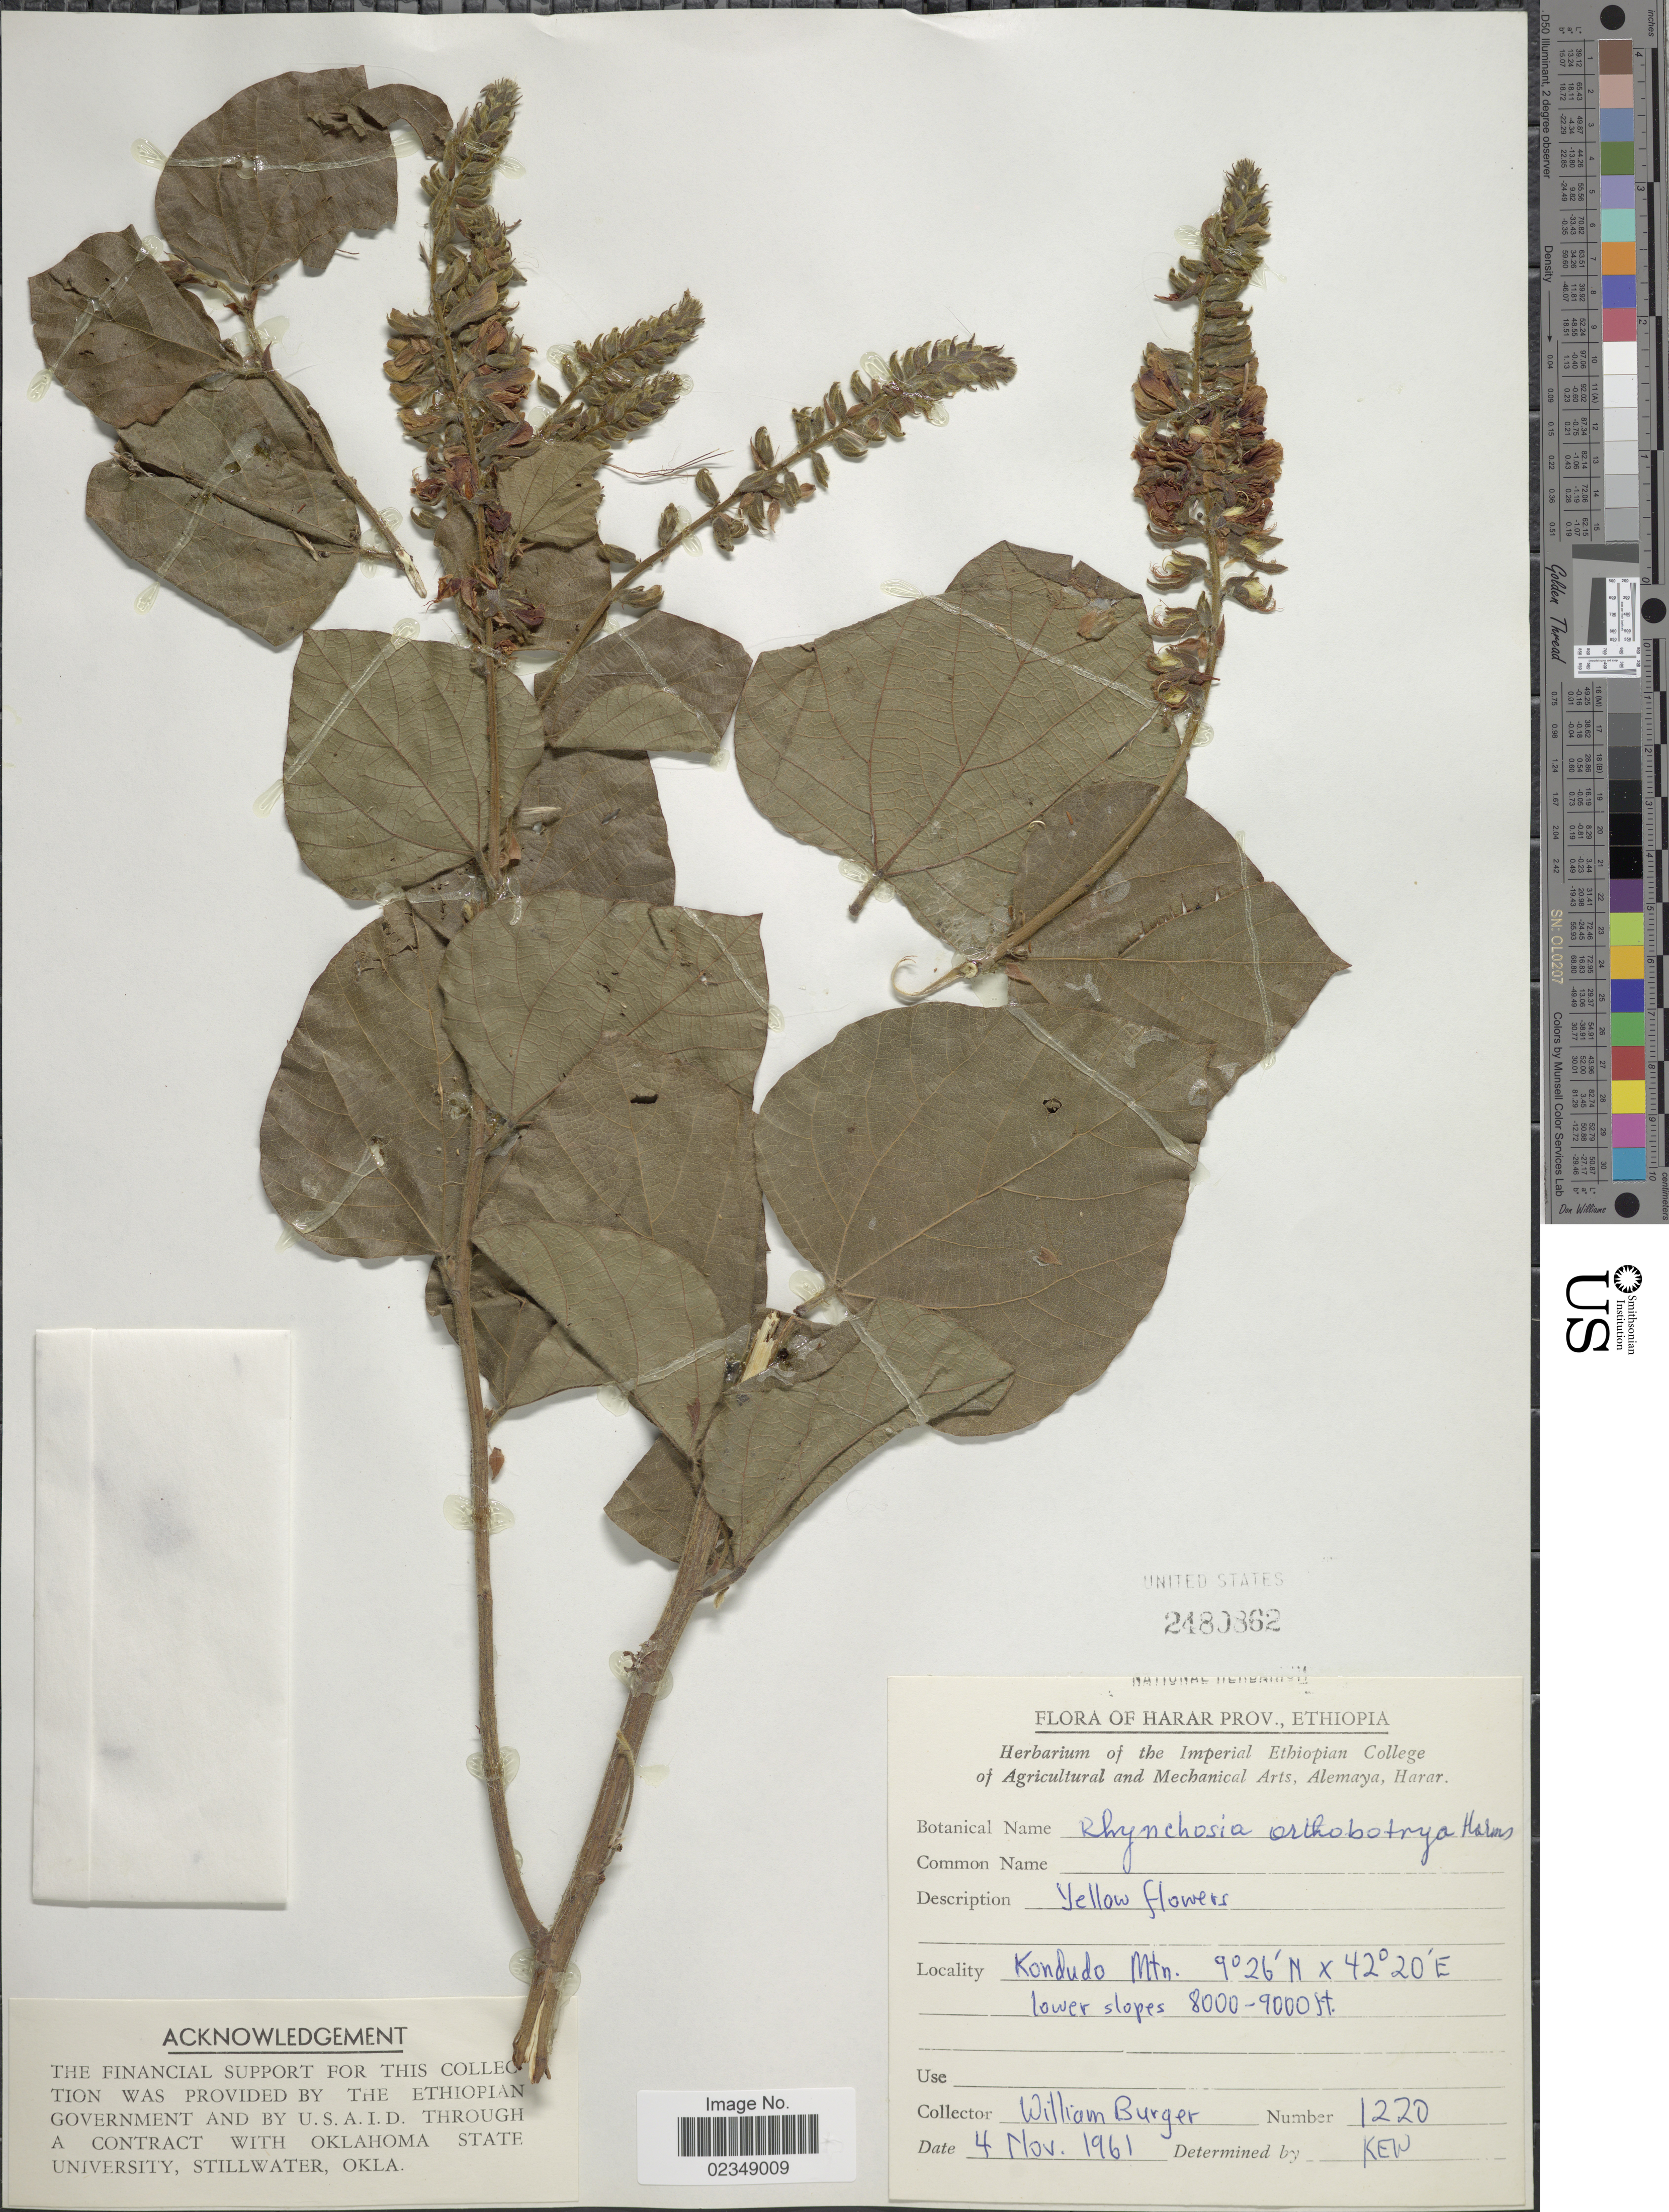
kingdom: Plantae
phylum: Tracheophyta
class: Magnoliopsida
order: Fabales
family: Fabaceae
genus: Rhynchosia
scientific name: Rhynchosia orthobotrya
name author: Harms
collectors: W. Burger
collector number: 1220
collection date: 1961-11-04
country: Ethiopia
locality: Harar Prov., Kondudo Mtn.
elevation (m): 2438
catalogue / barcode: US 2480862